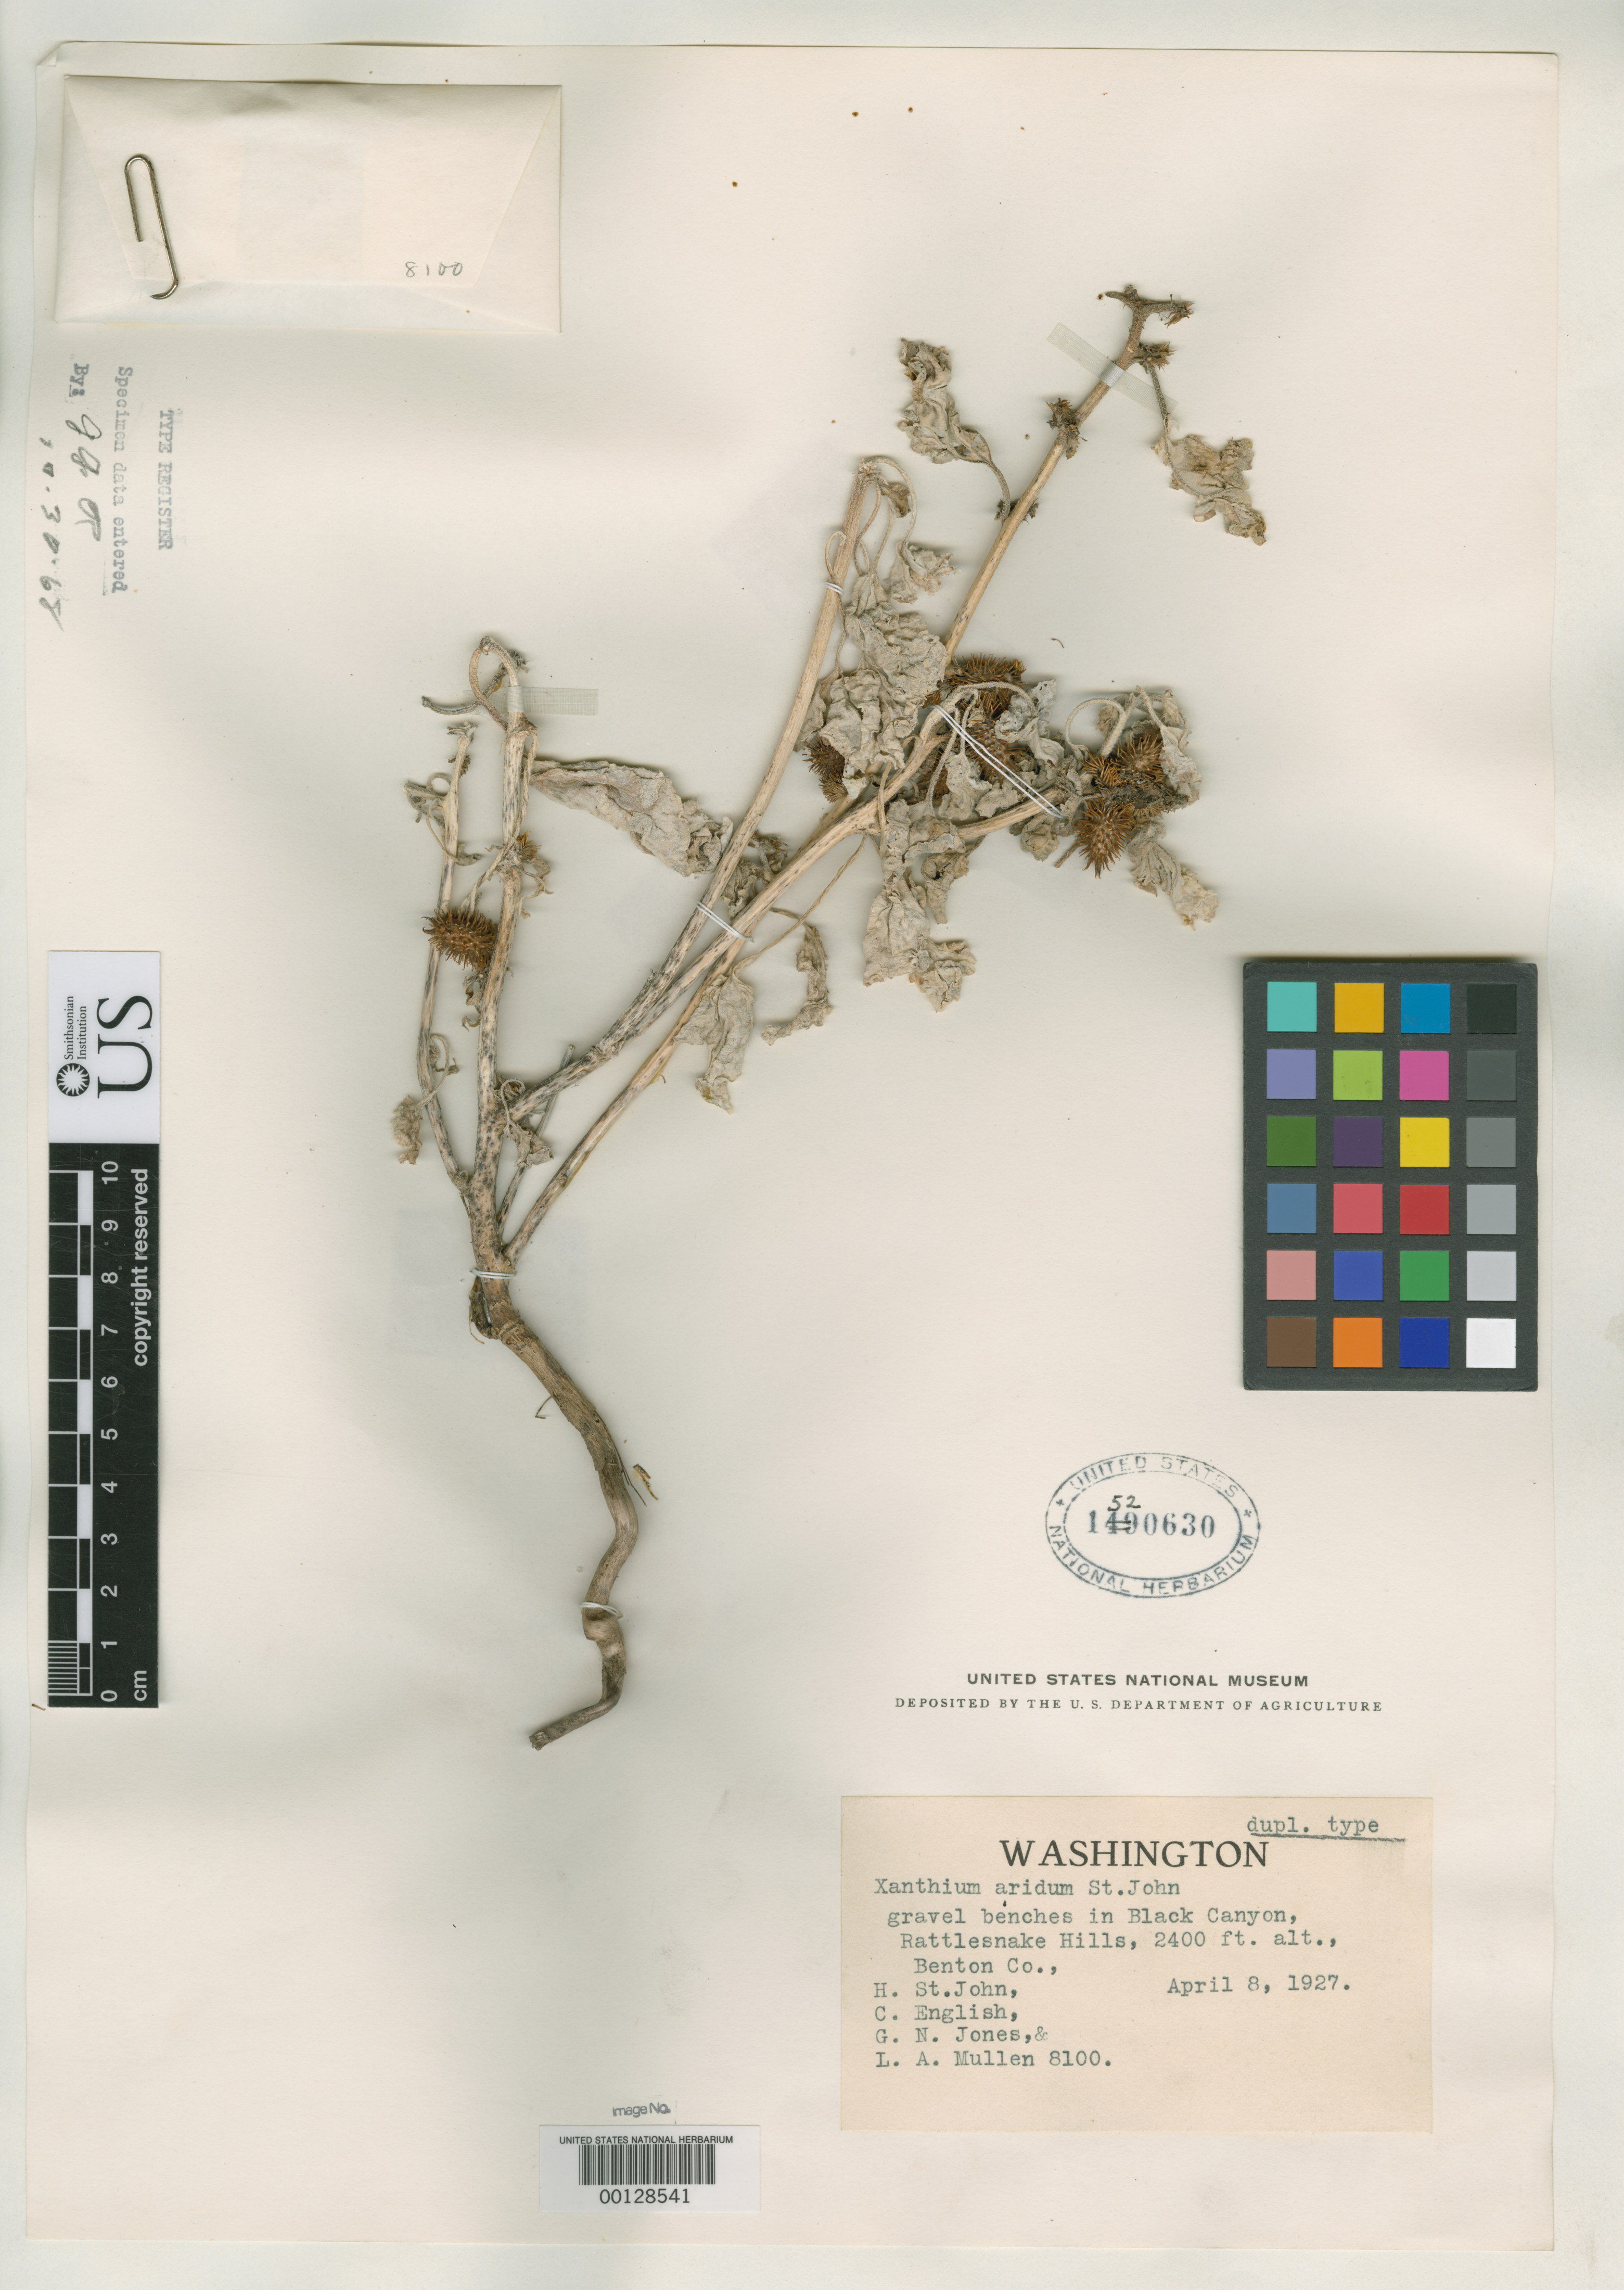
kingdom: Plantae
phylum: Tracheophyta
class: Magnoliopsida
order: Asterales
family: Asteraceae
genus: Xanthium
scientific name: Xanthium aridum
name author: H. St. John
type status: Isotype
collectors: H. St. John, C. English, G. N. Jones & L. Mullen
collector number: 8100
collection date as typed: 08 Apr 1927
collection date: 1927-04-08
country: United States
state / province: Washington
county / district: Benton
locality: Black Canyon.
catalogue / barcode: US 1520630